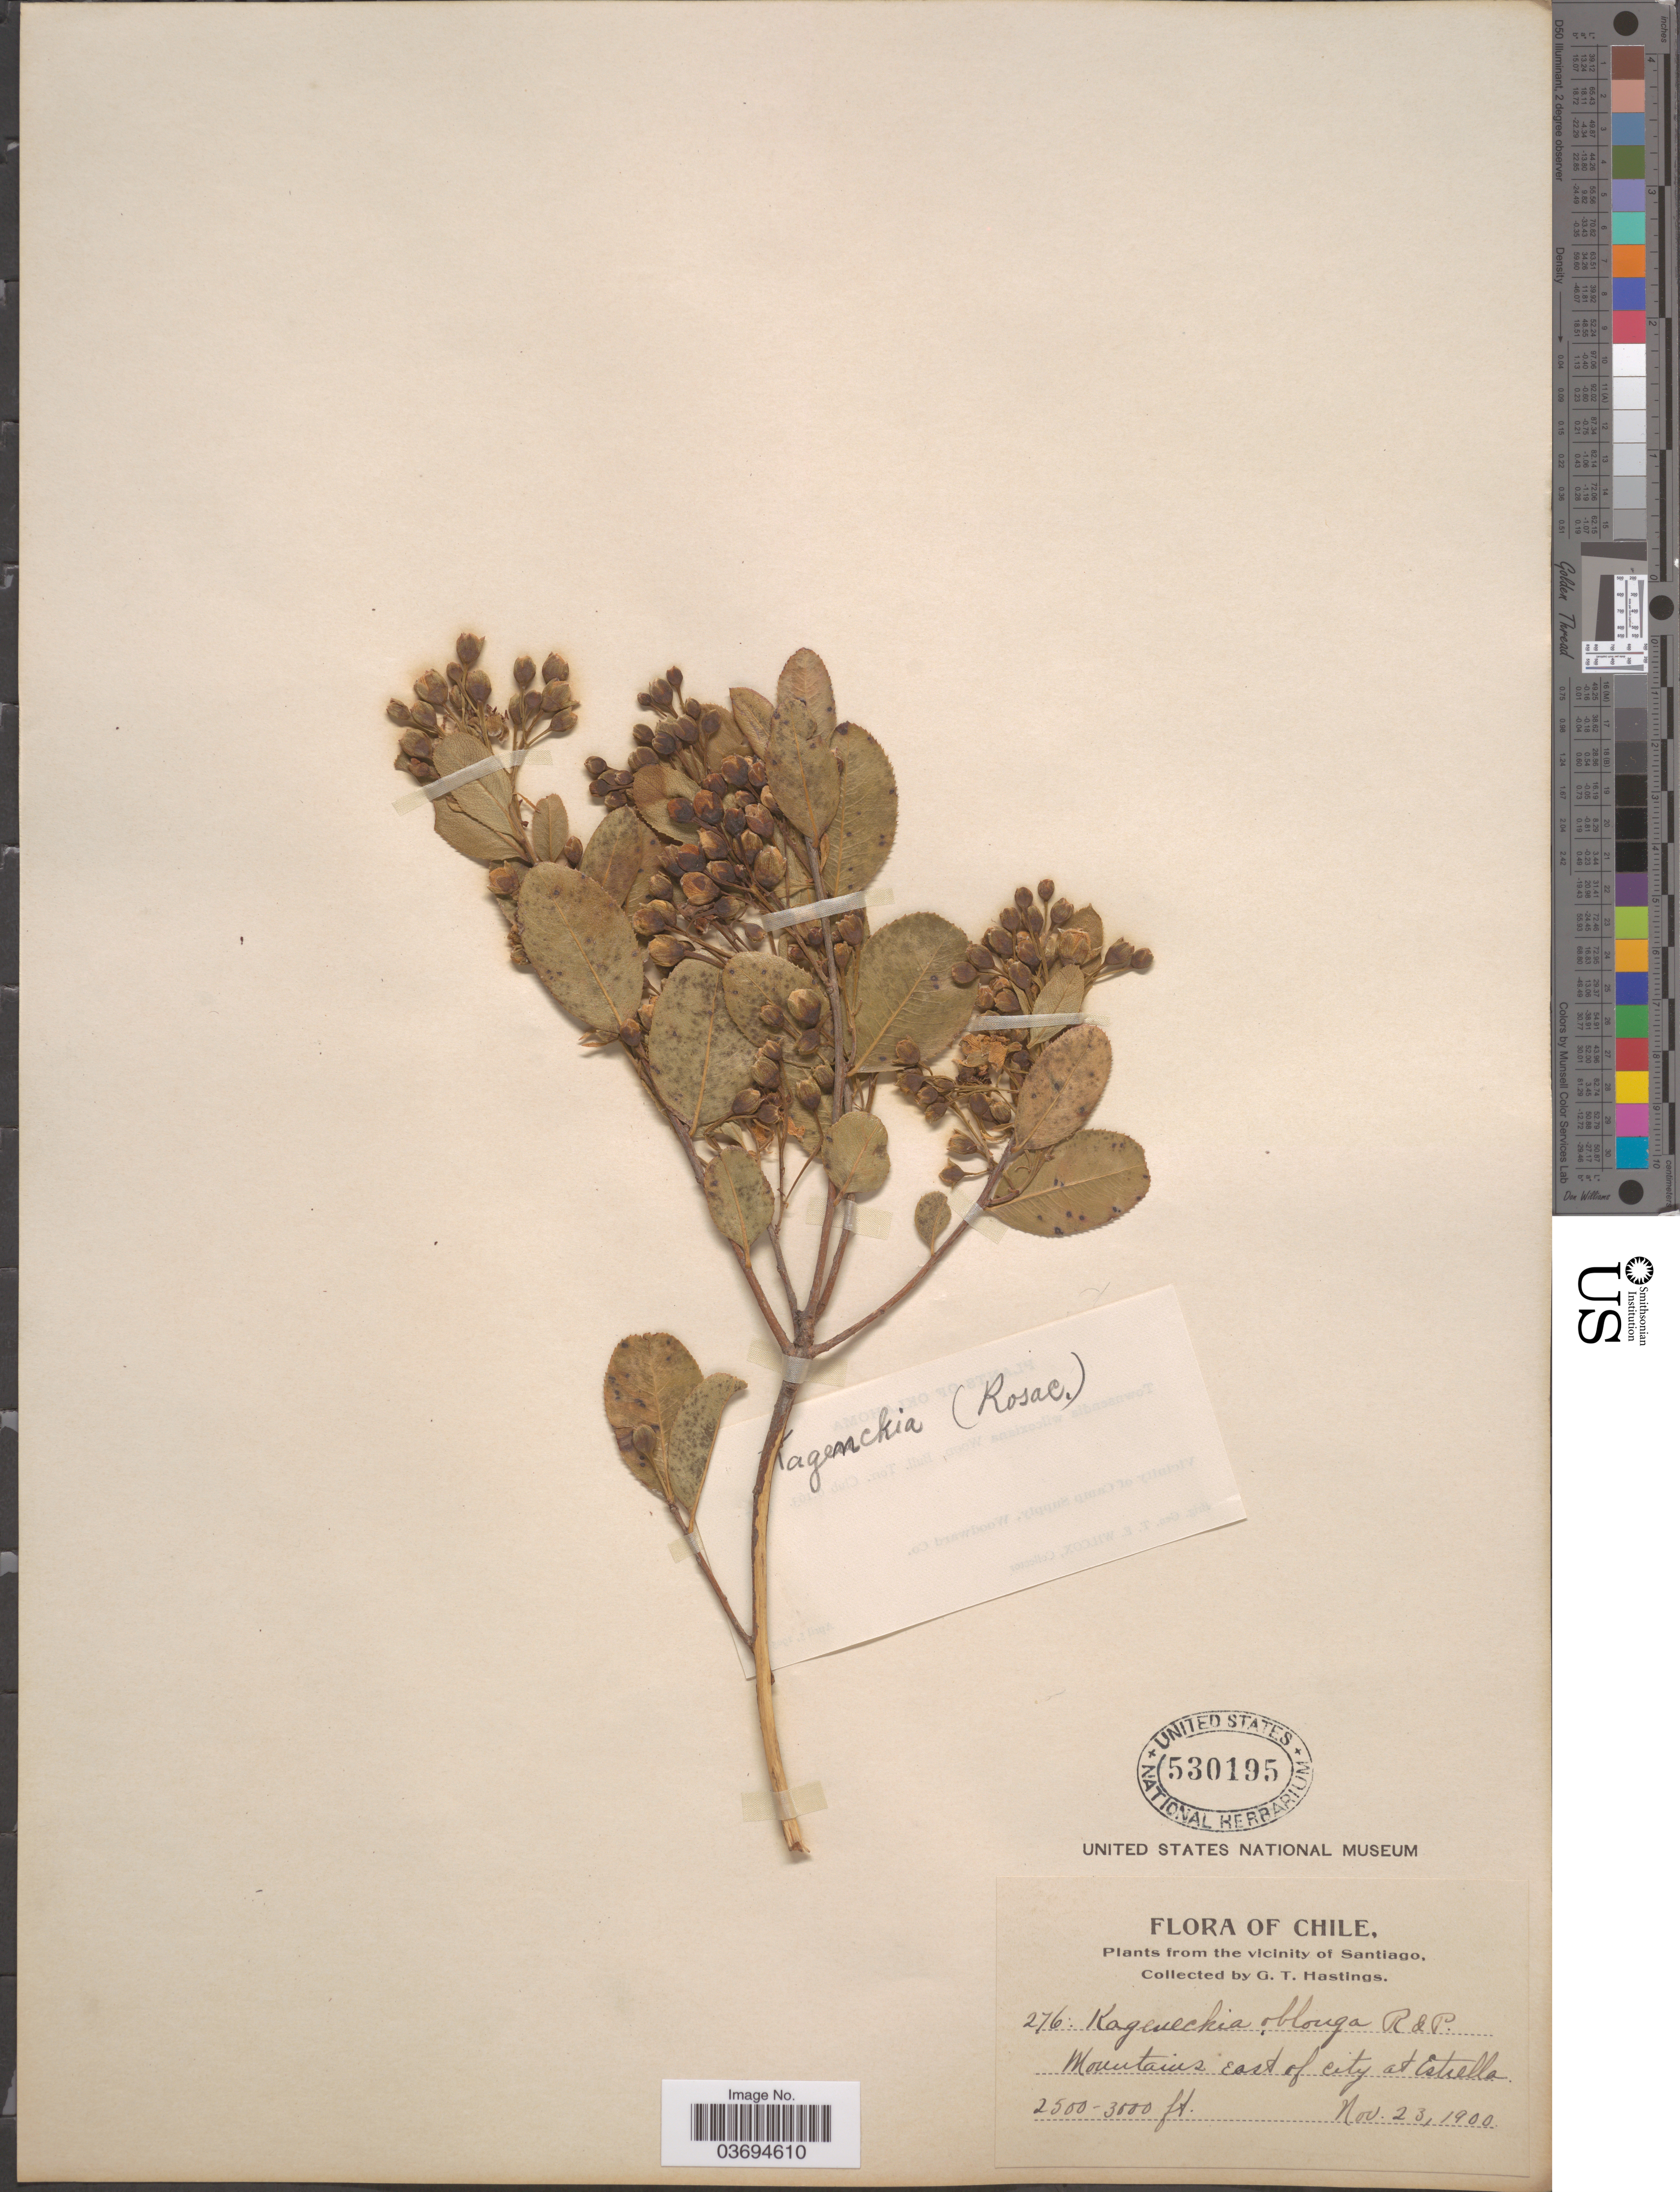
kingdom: Plantae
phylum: Tracheophyta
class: Magnoliopsida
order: Rosales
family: Rosaceae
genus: Kageneckia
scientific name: Kageneckia oblonga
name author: Ruiz & Pav.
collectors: G. Hastings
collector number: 276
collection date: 1900-11-23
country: Chile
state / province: Región Metropolitana (RM)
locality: The vicinity of Santiago. Mountains east of city at Estrella.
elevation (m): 762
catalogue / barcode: US 530195